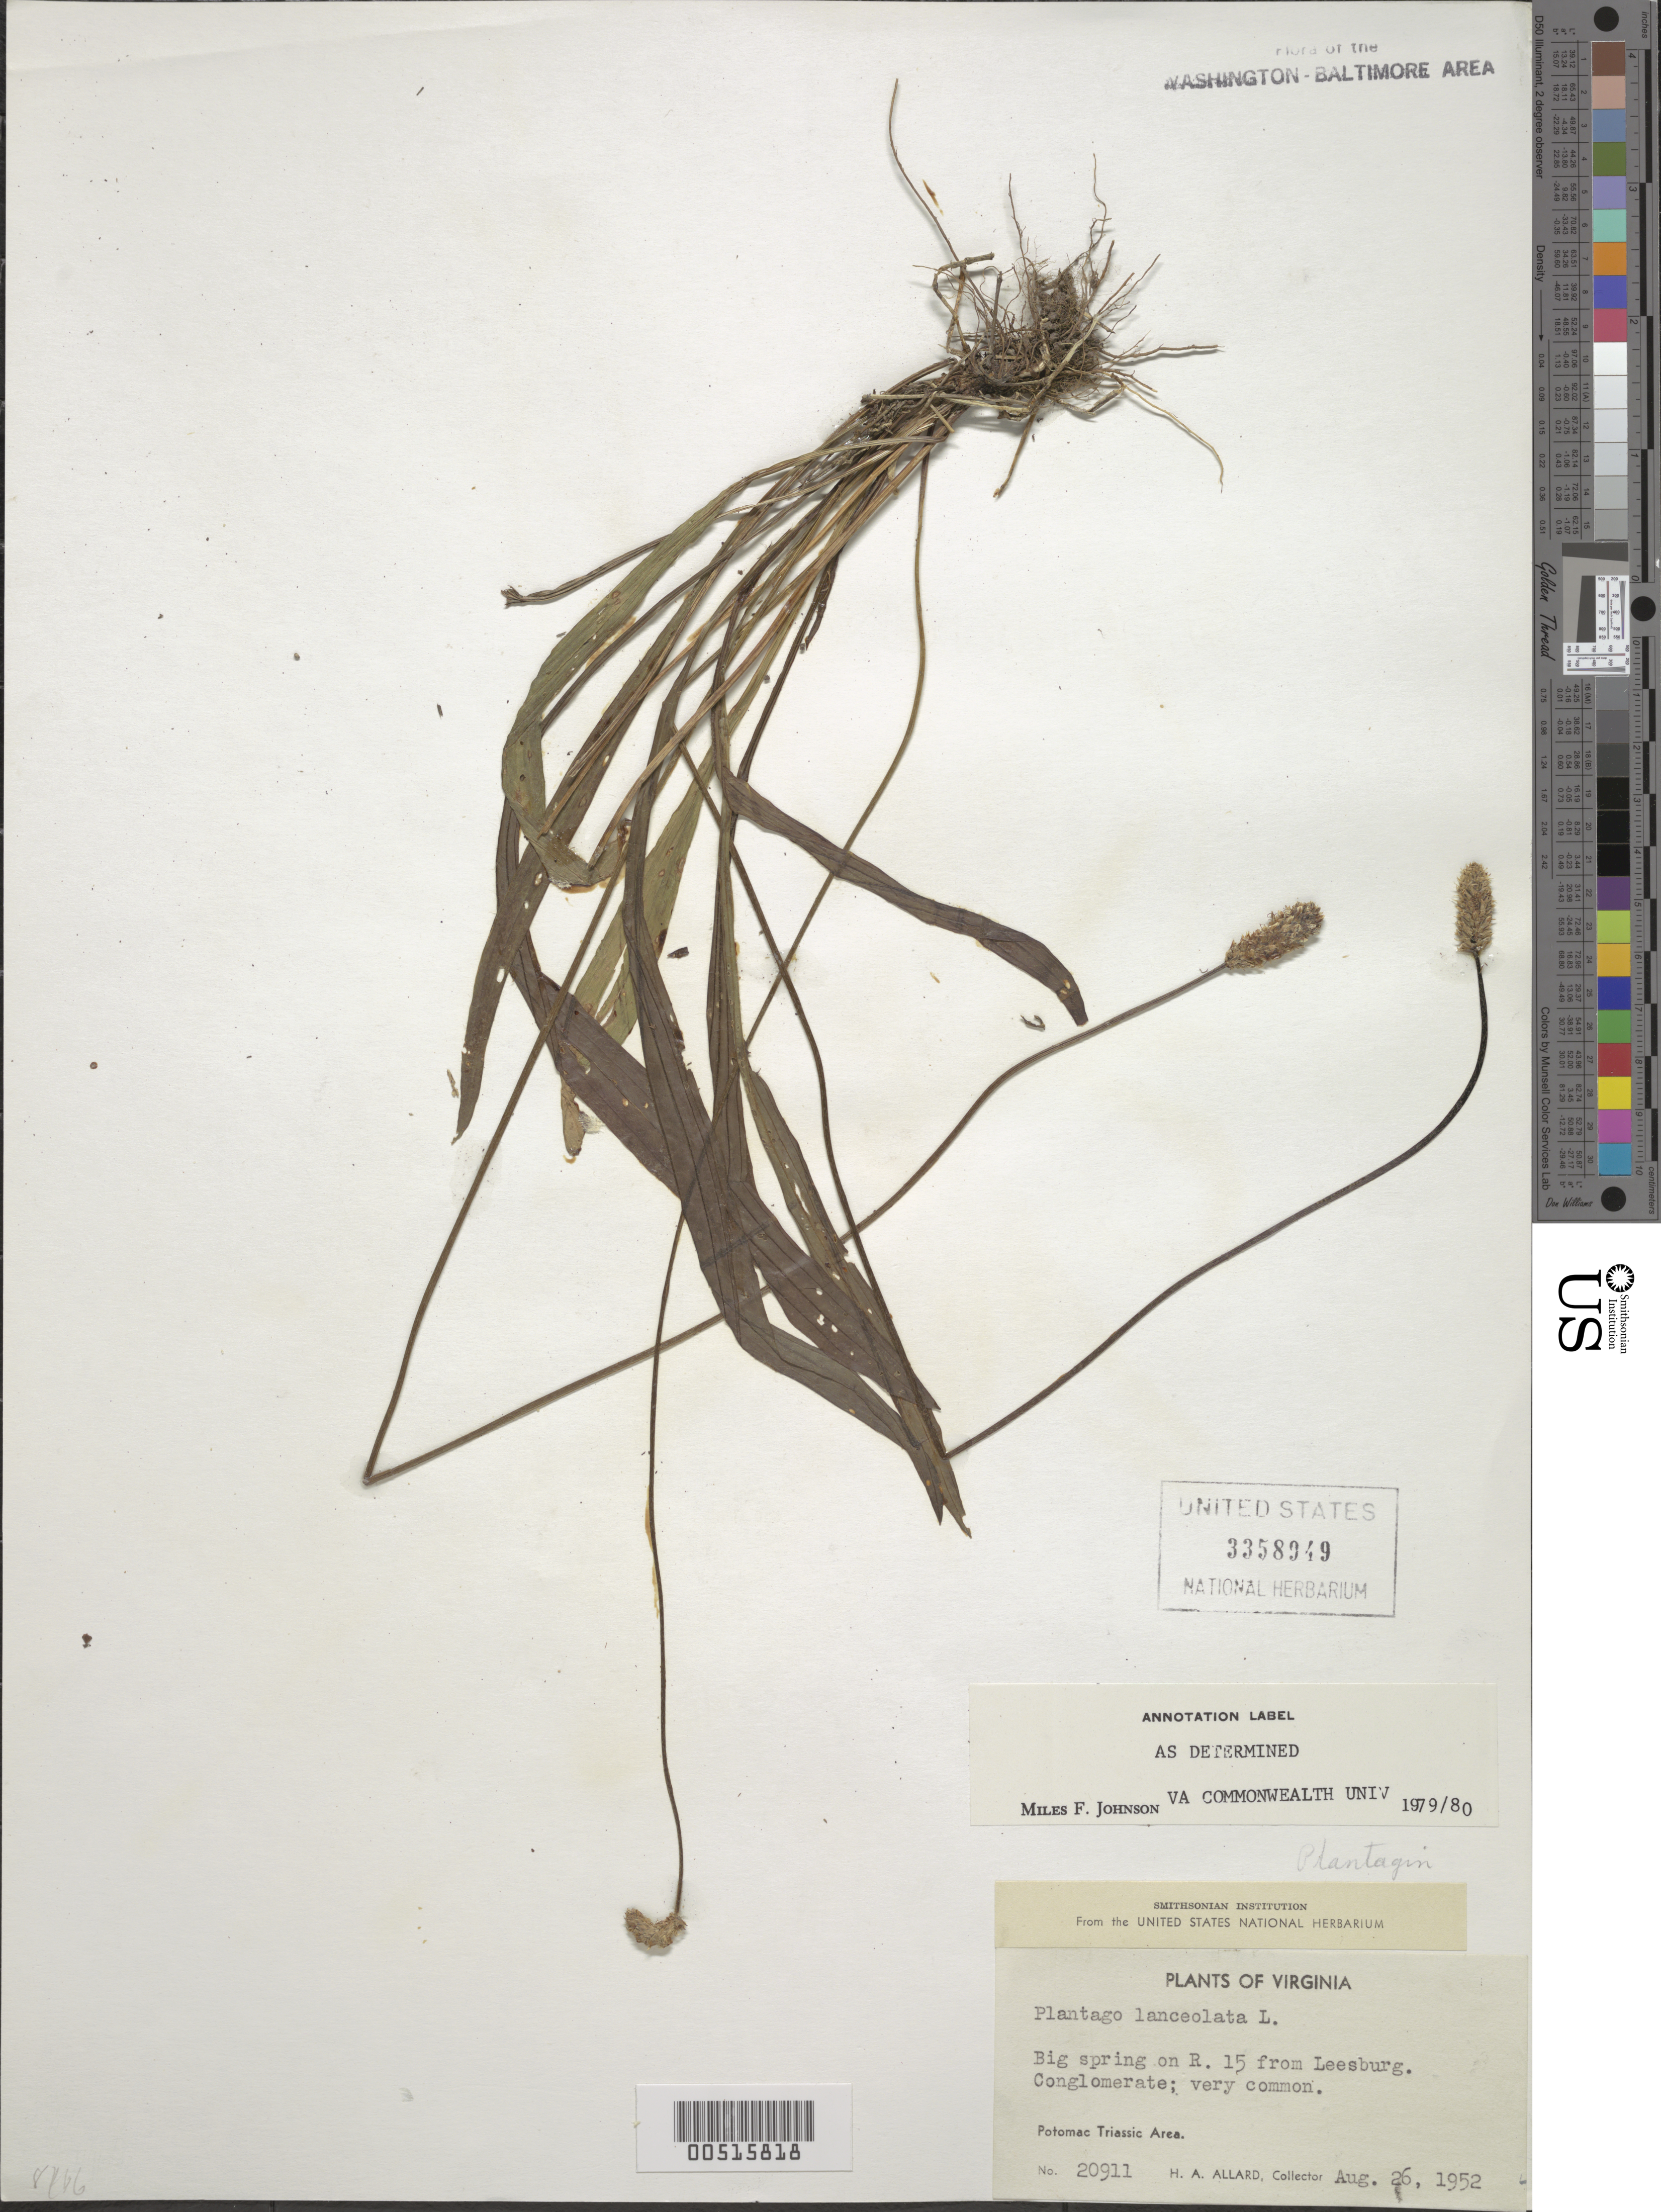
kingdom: Plantae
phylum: Tracheophyta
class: Magnoliopsida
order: Lamiales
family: Plantaginaceae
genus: Plantago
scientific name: Plantago lanceolata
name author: L.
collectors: H. A. Allard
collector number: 20911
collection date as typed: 26 Aug 1952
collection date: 1952-08-26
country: United States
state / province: Virginia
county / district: Loudoun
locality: Rt. 15, from Leesburg, Potomac Triassic area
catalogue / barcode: US 3358949